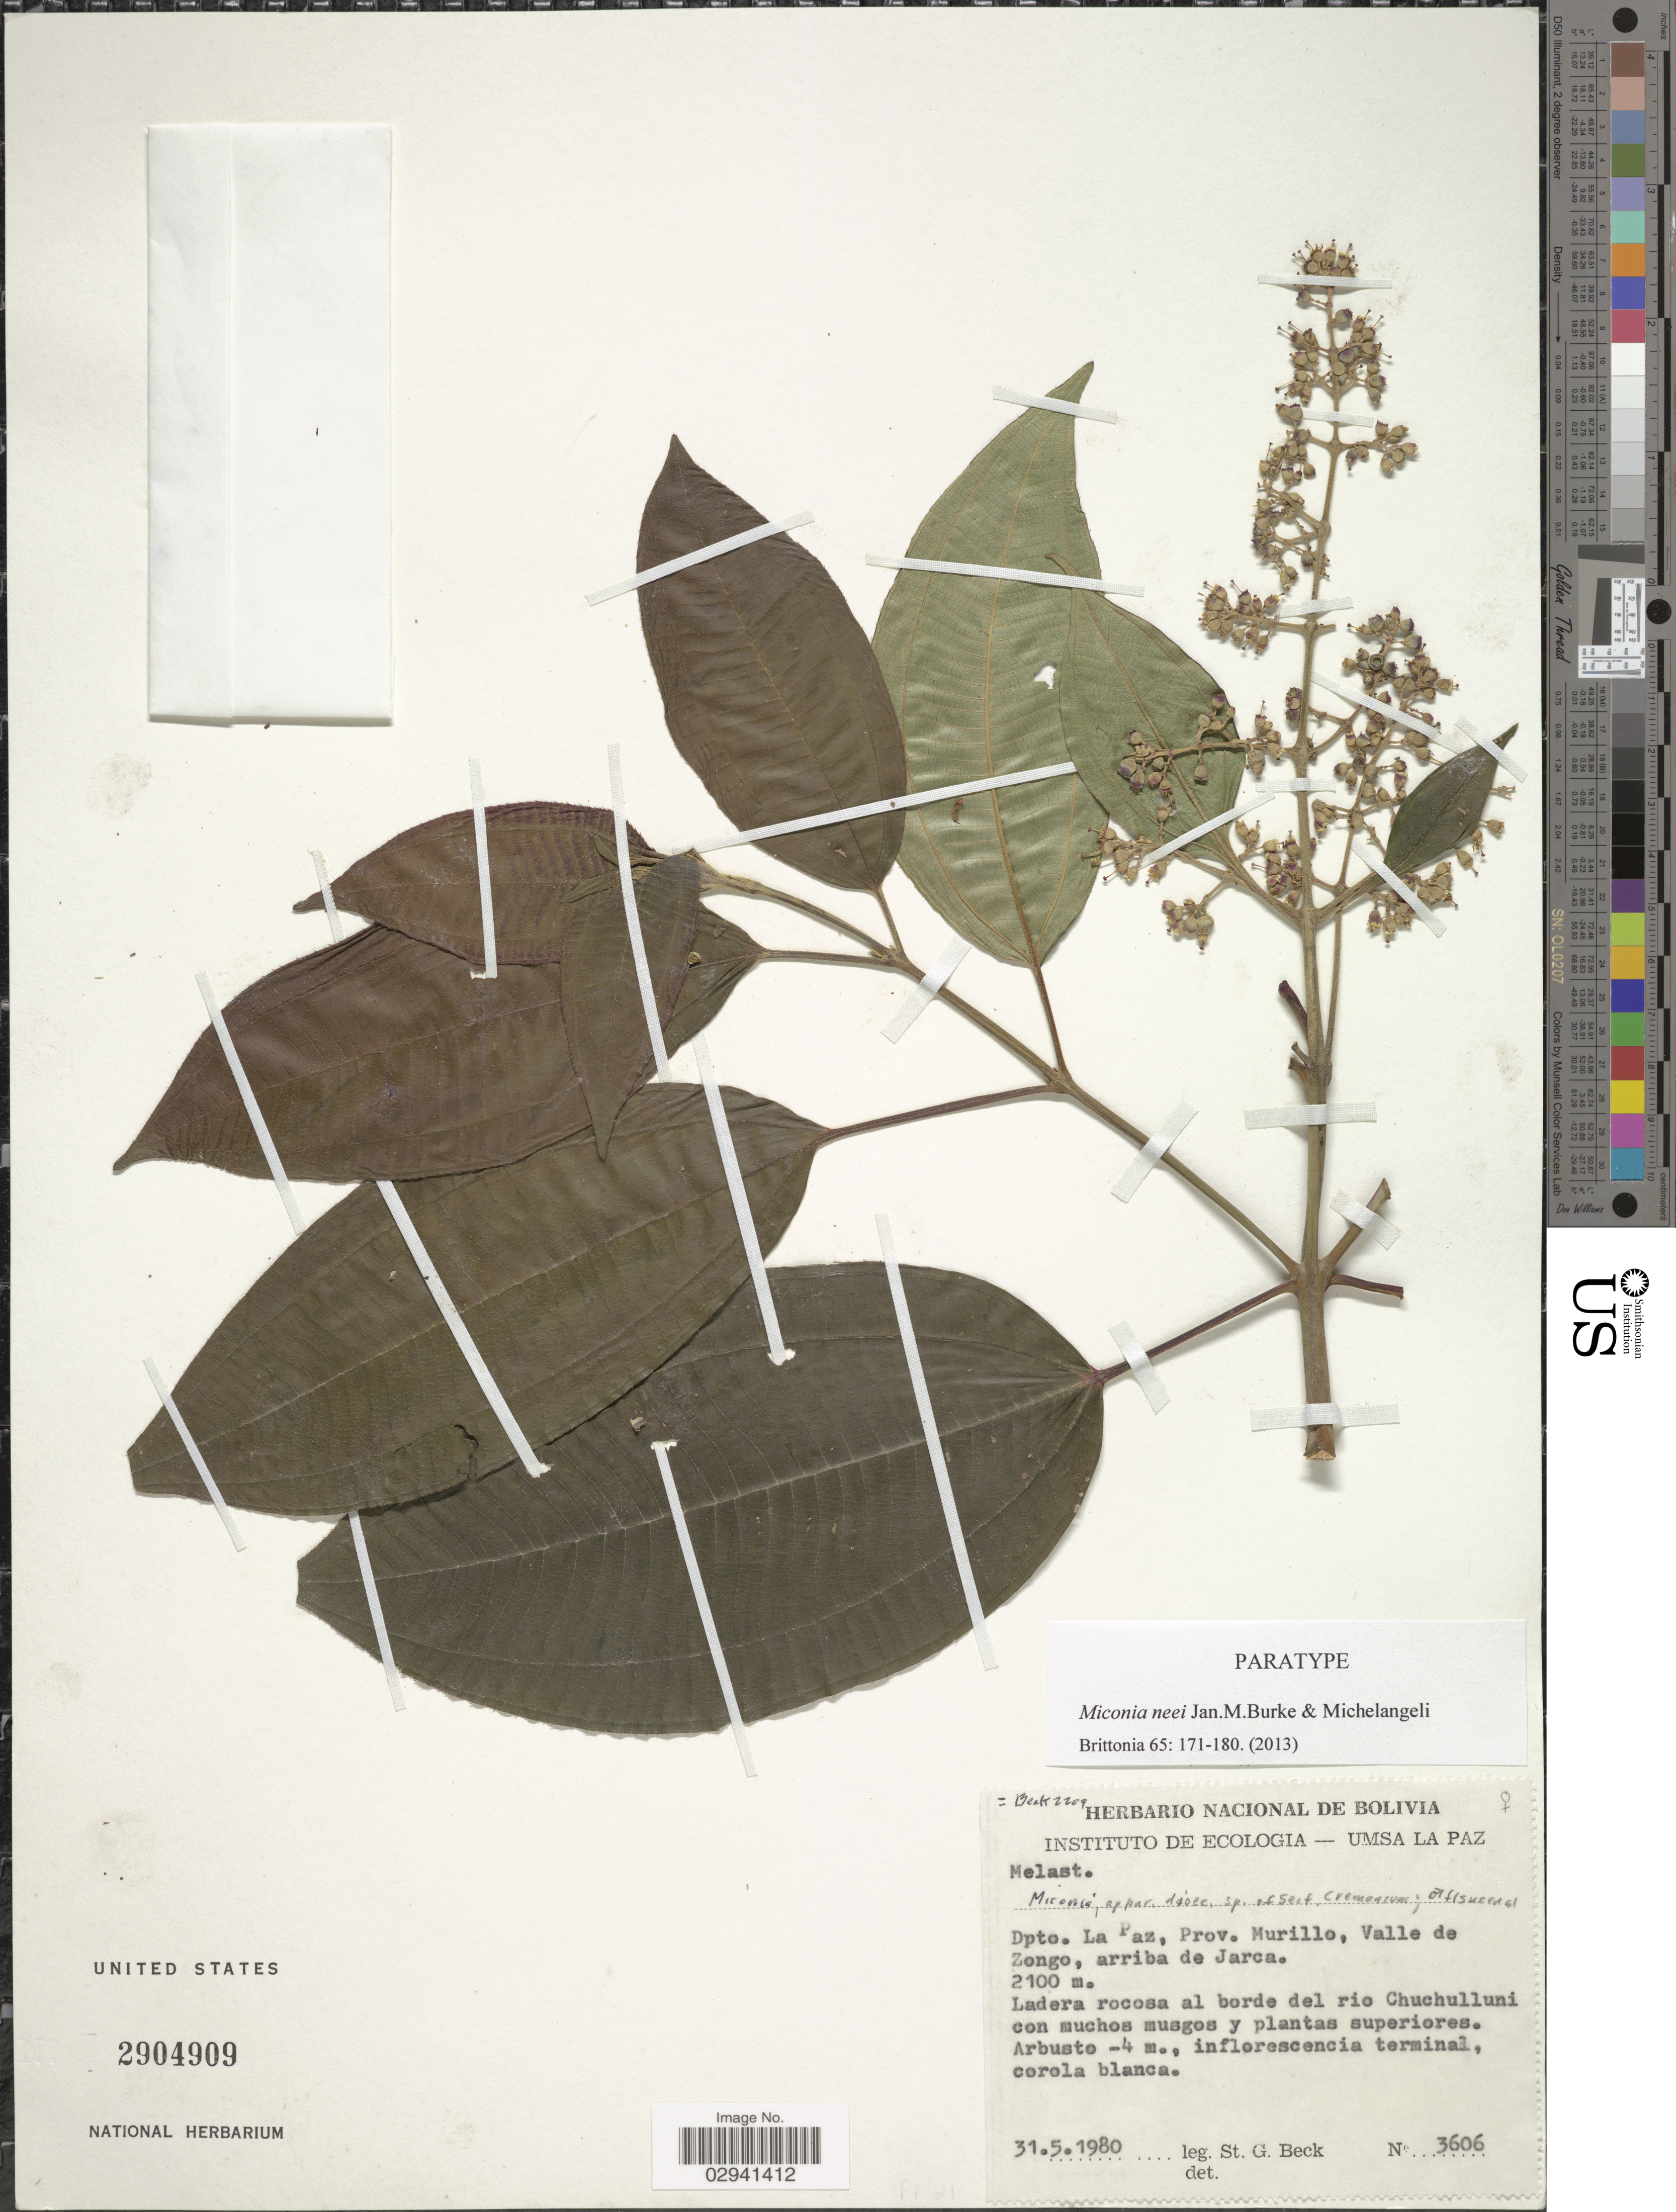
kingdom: Plantae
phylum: Tracheophyta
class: Magnoliopsida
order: Myrtales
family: Melastomataceae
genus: Miconia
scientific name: Miconia neei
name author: Jan.M. Burke & Michelang.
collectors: S. G. Beck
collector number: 3606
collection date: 1980-05-31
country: Bolivia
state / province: La Paz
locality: Dpto. La Paz, Prov. Murillo, Valle de Zongo, arriba de Jarca, Ladera rocosa al borde del rio Chuchulluni con muchos musgos y plantas superiores.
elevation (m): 2100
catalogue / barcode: US 2904909